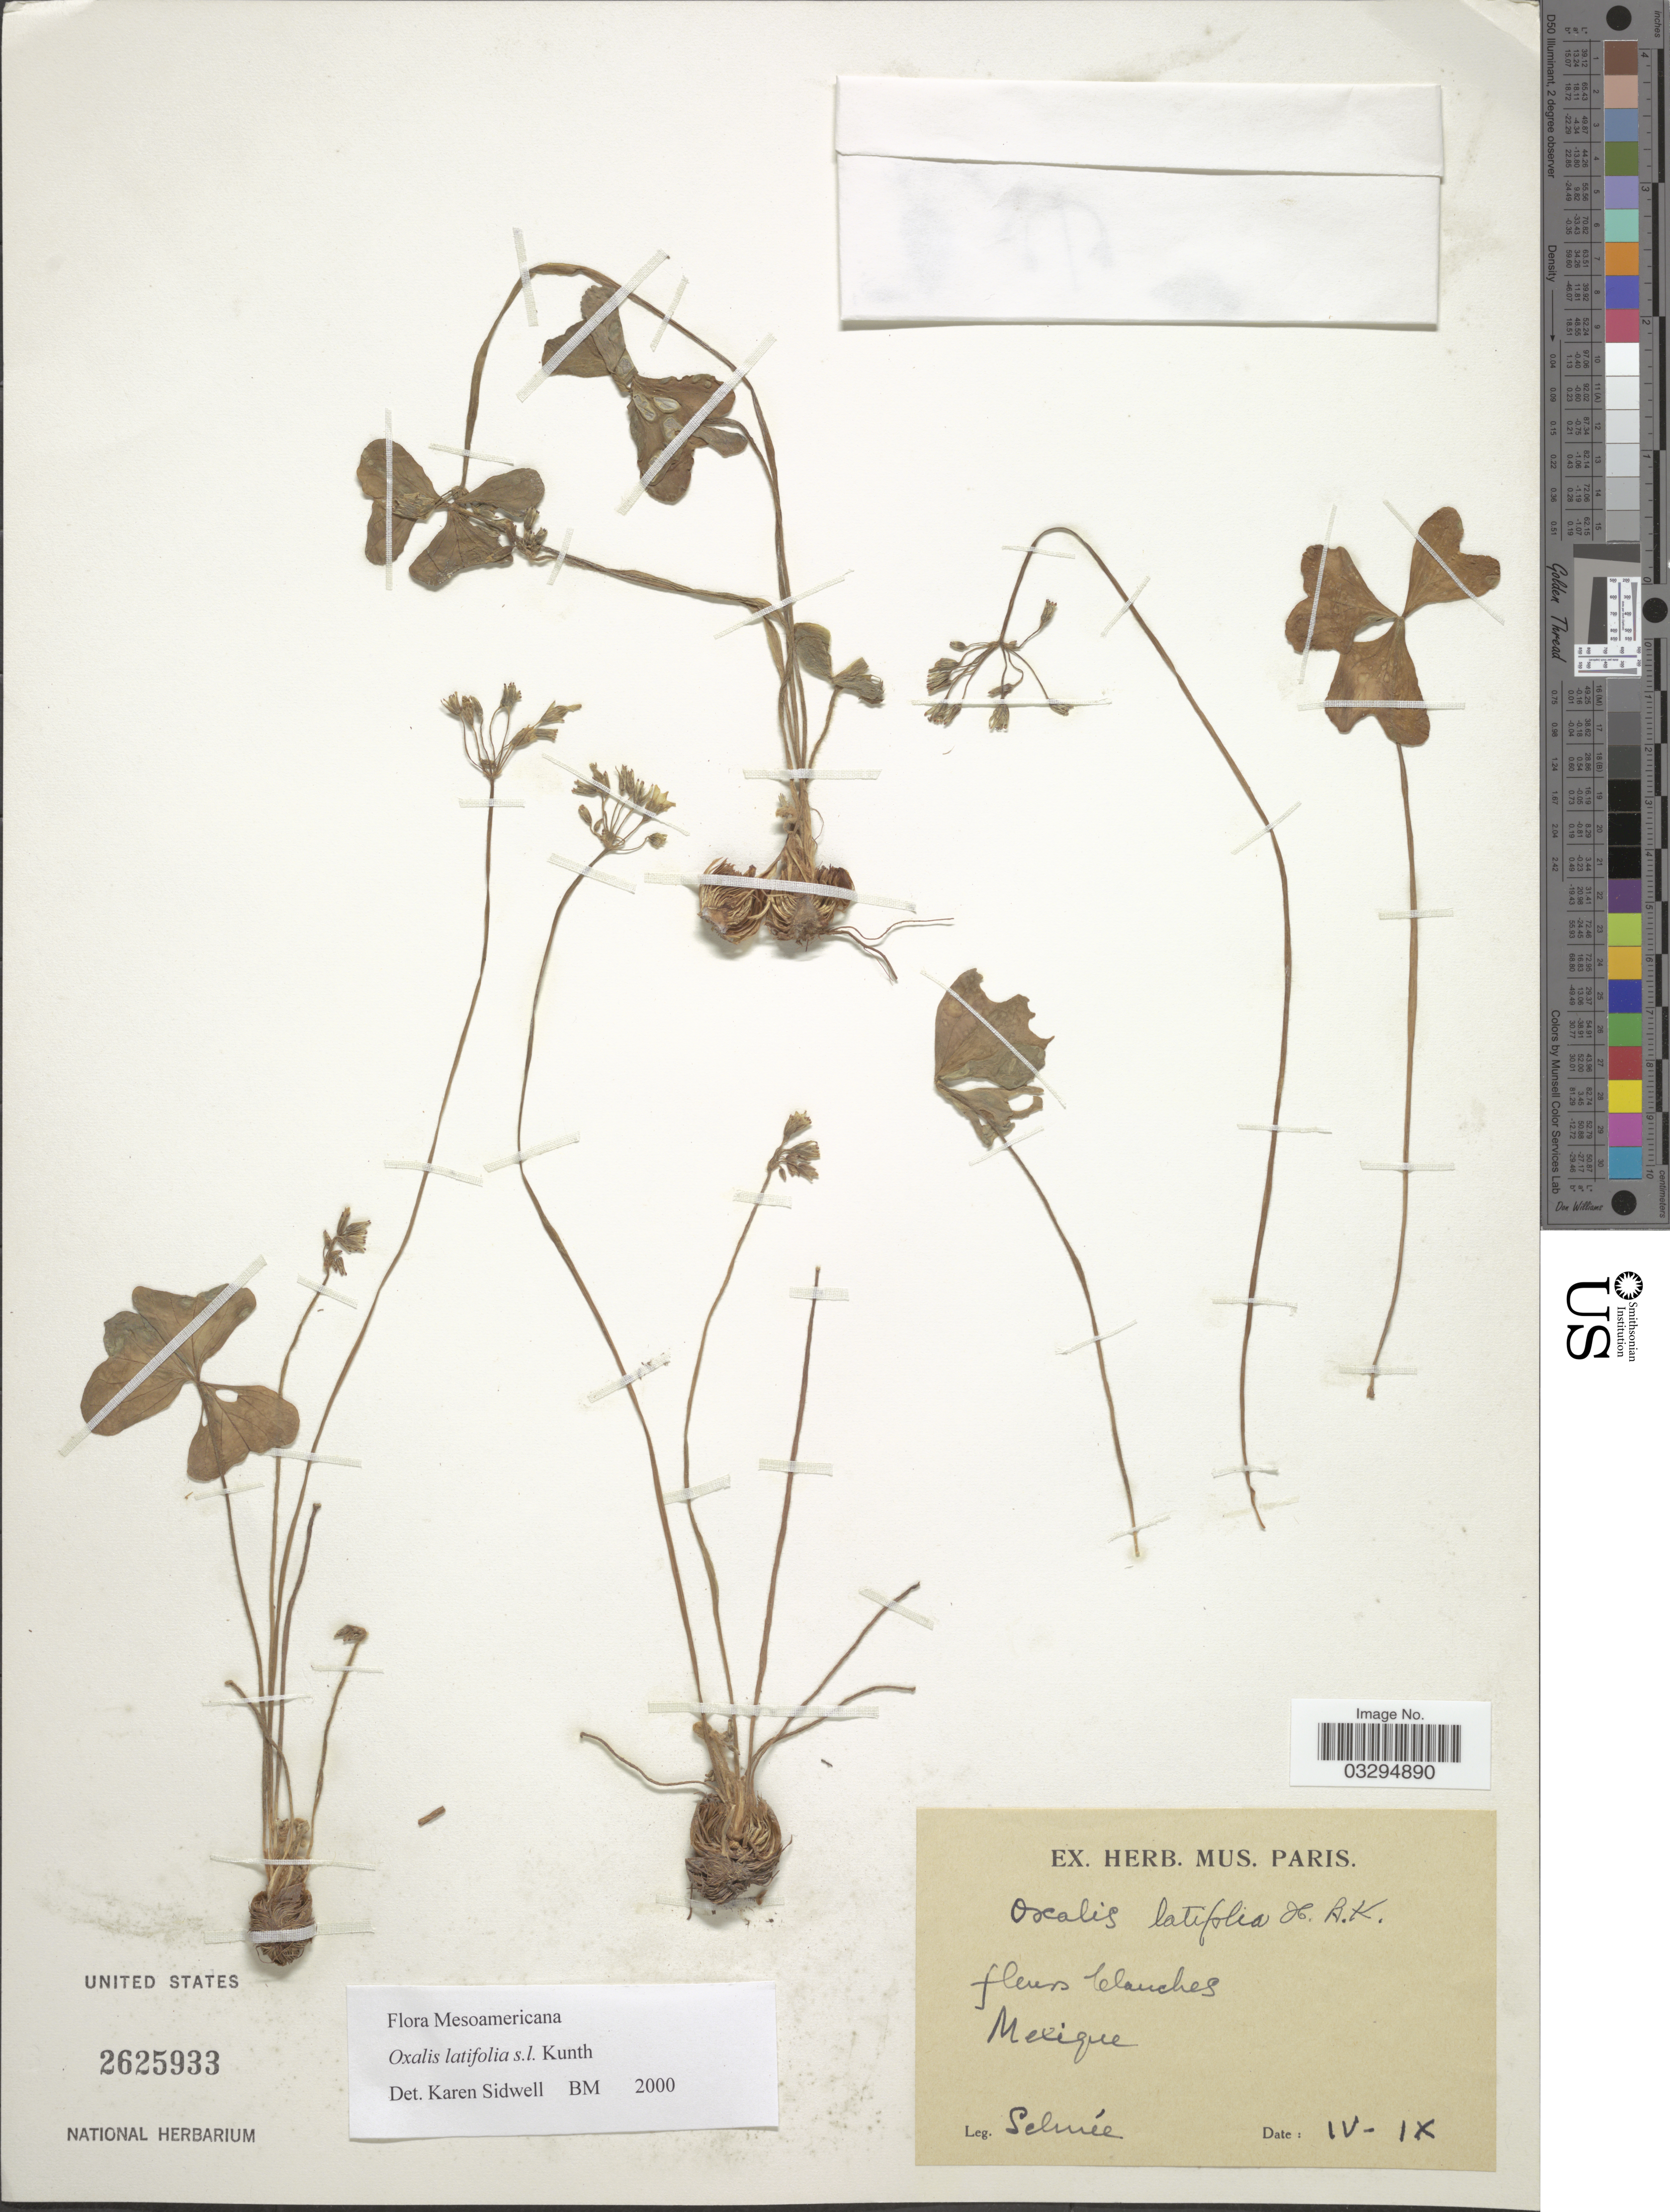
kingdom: Plantae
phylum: Tracheophyta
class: Magnoliopsida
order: Oxalidales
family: Oxalidaceae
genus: Oxalis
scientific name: Oxalis latifolia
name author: Kunth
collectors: Selmée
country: Mexico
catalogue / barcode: US 2625933